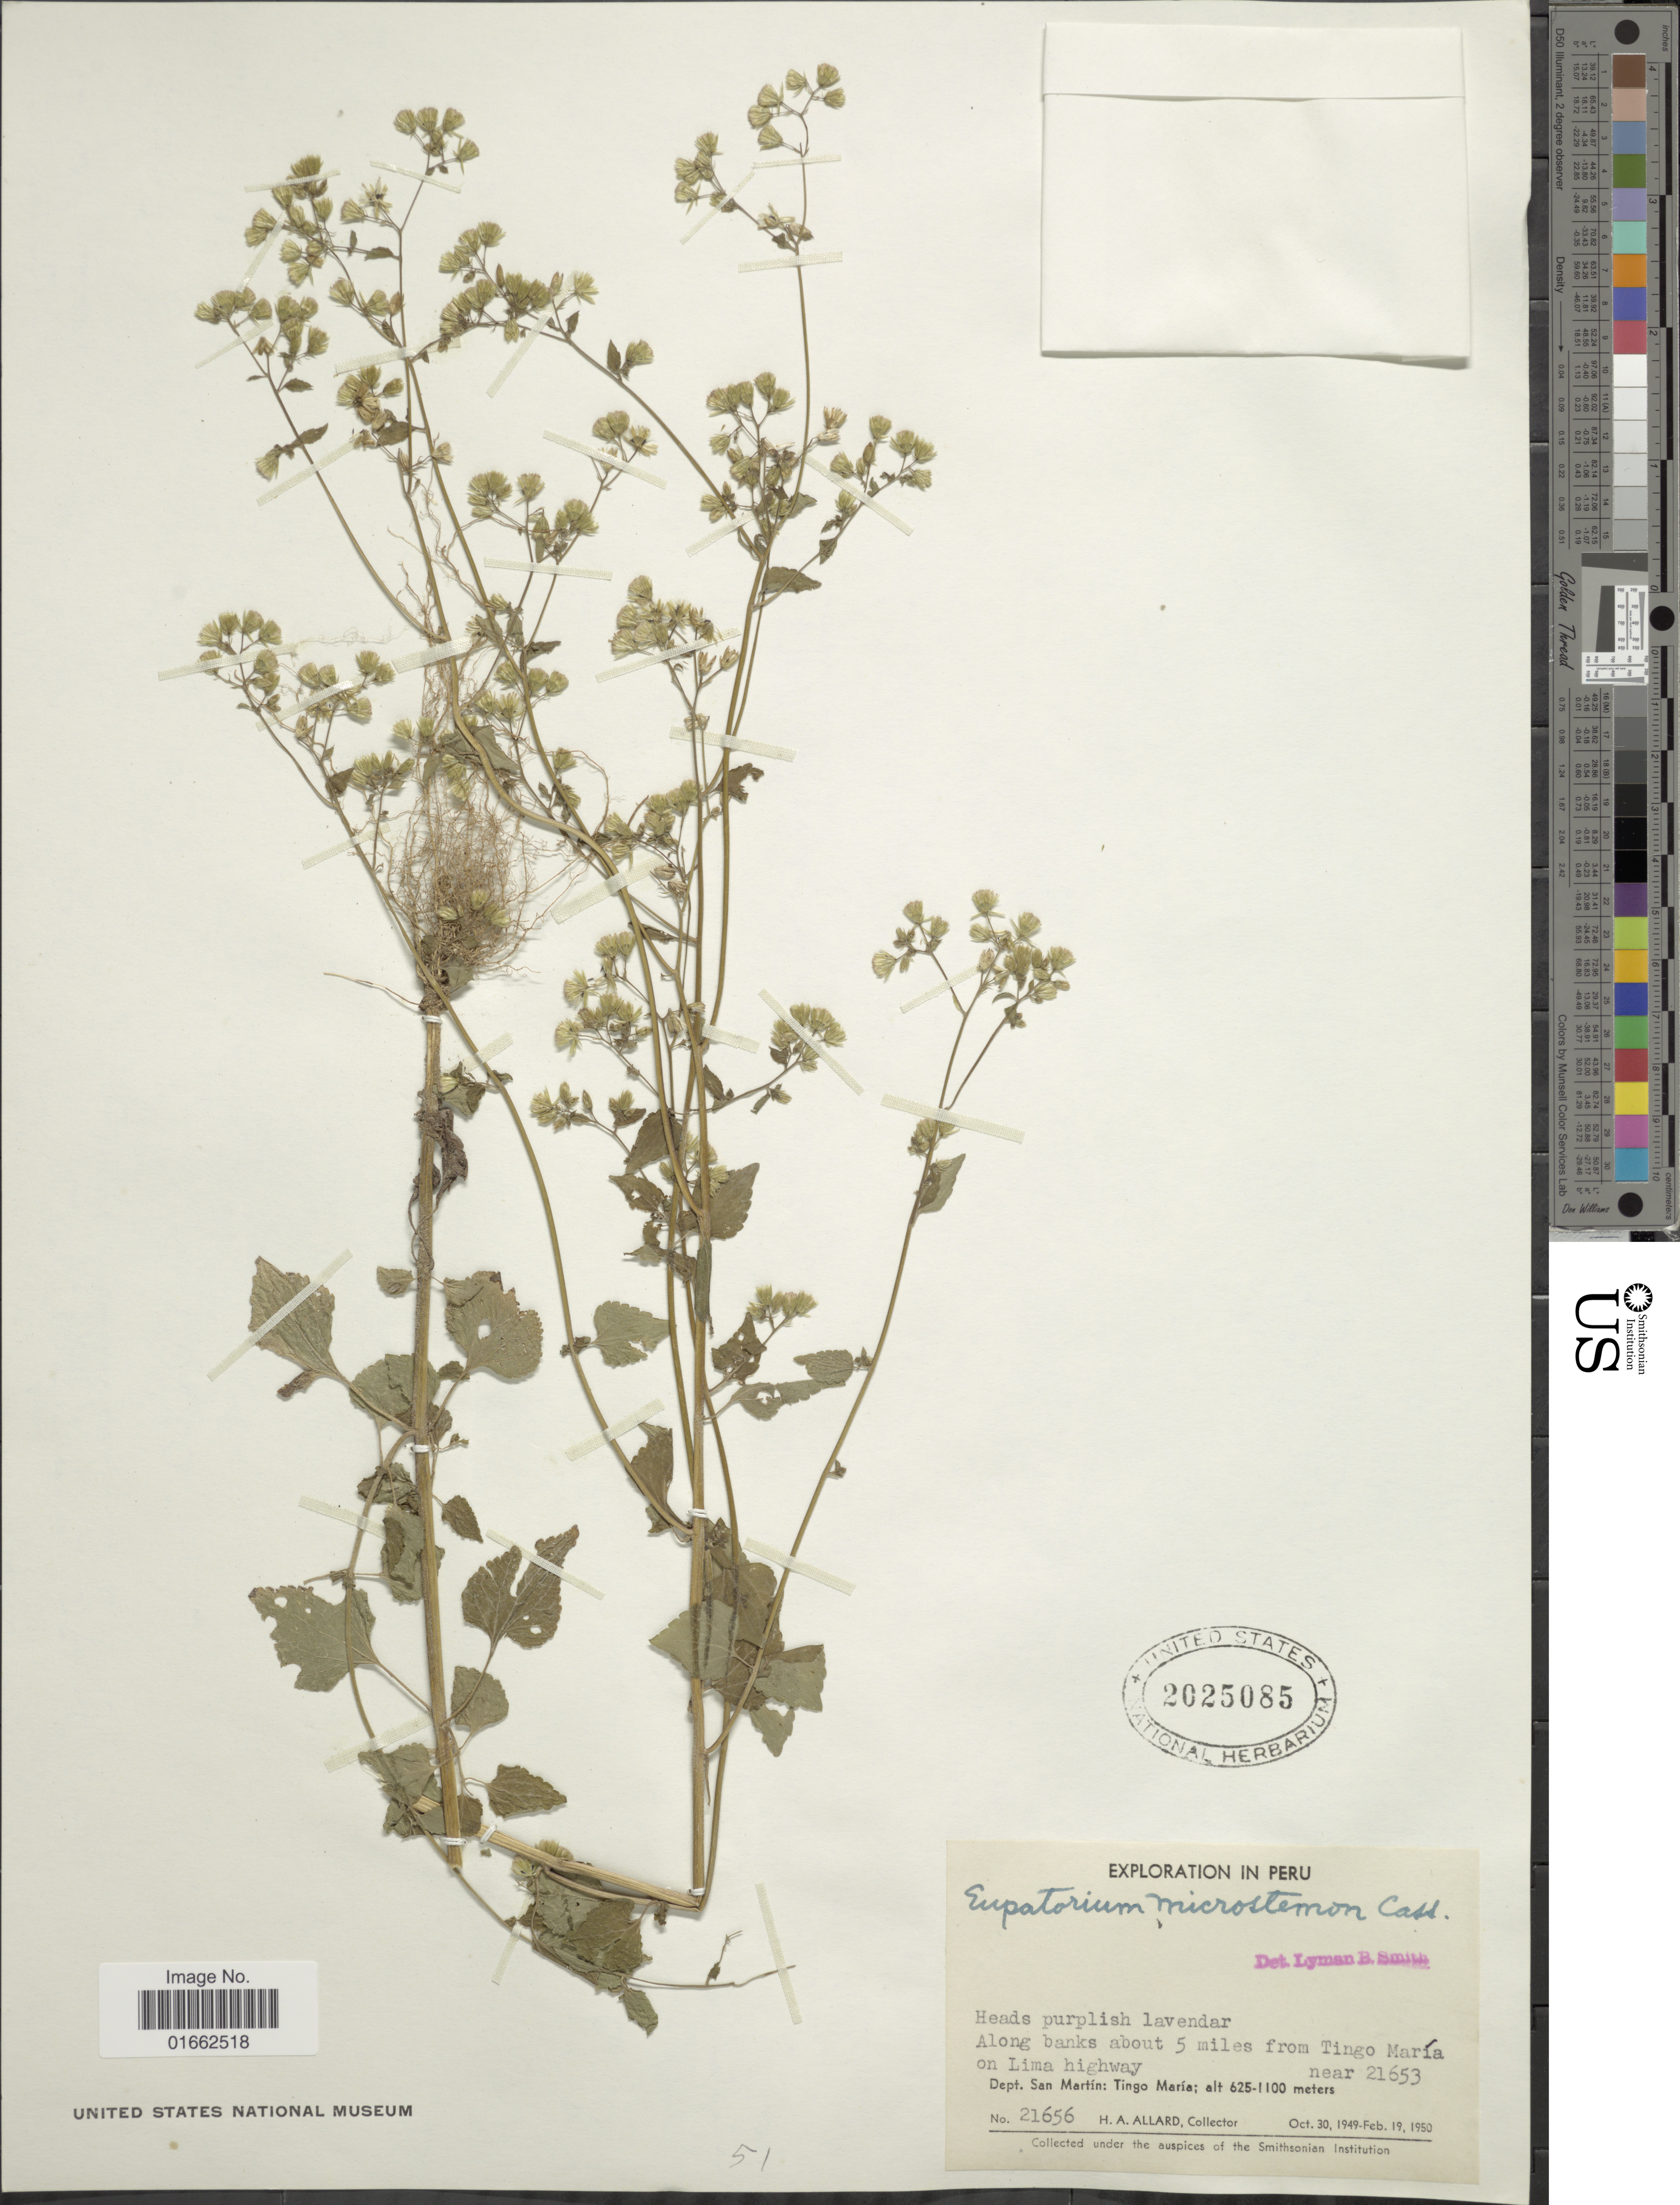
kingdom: Plantae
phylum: Tracheophyta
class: Magnoliopsida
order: Asterales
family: Asteraceae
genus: Fleischmannia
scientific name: Fleischmannia microstemon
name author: (Cass.) R.M. King & H. Rob.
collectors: H. A. Allard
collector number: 21656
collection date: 1949-10-30/1950-02-19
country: Peru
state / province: San Martín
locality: Along banks about 5 miles from Tingo María on Lima highway. Dept. San Martín: Tingo María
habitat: along banks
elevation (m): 625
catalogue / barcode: US 2025085